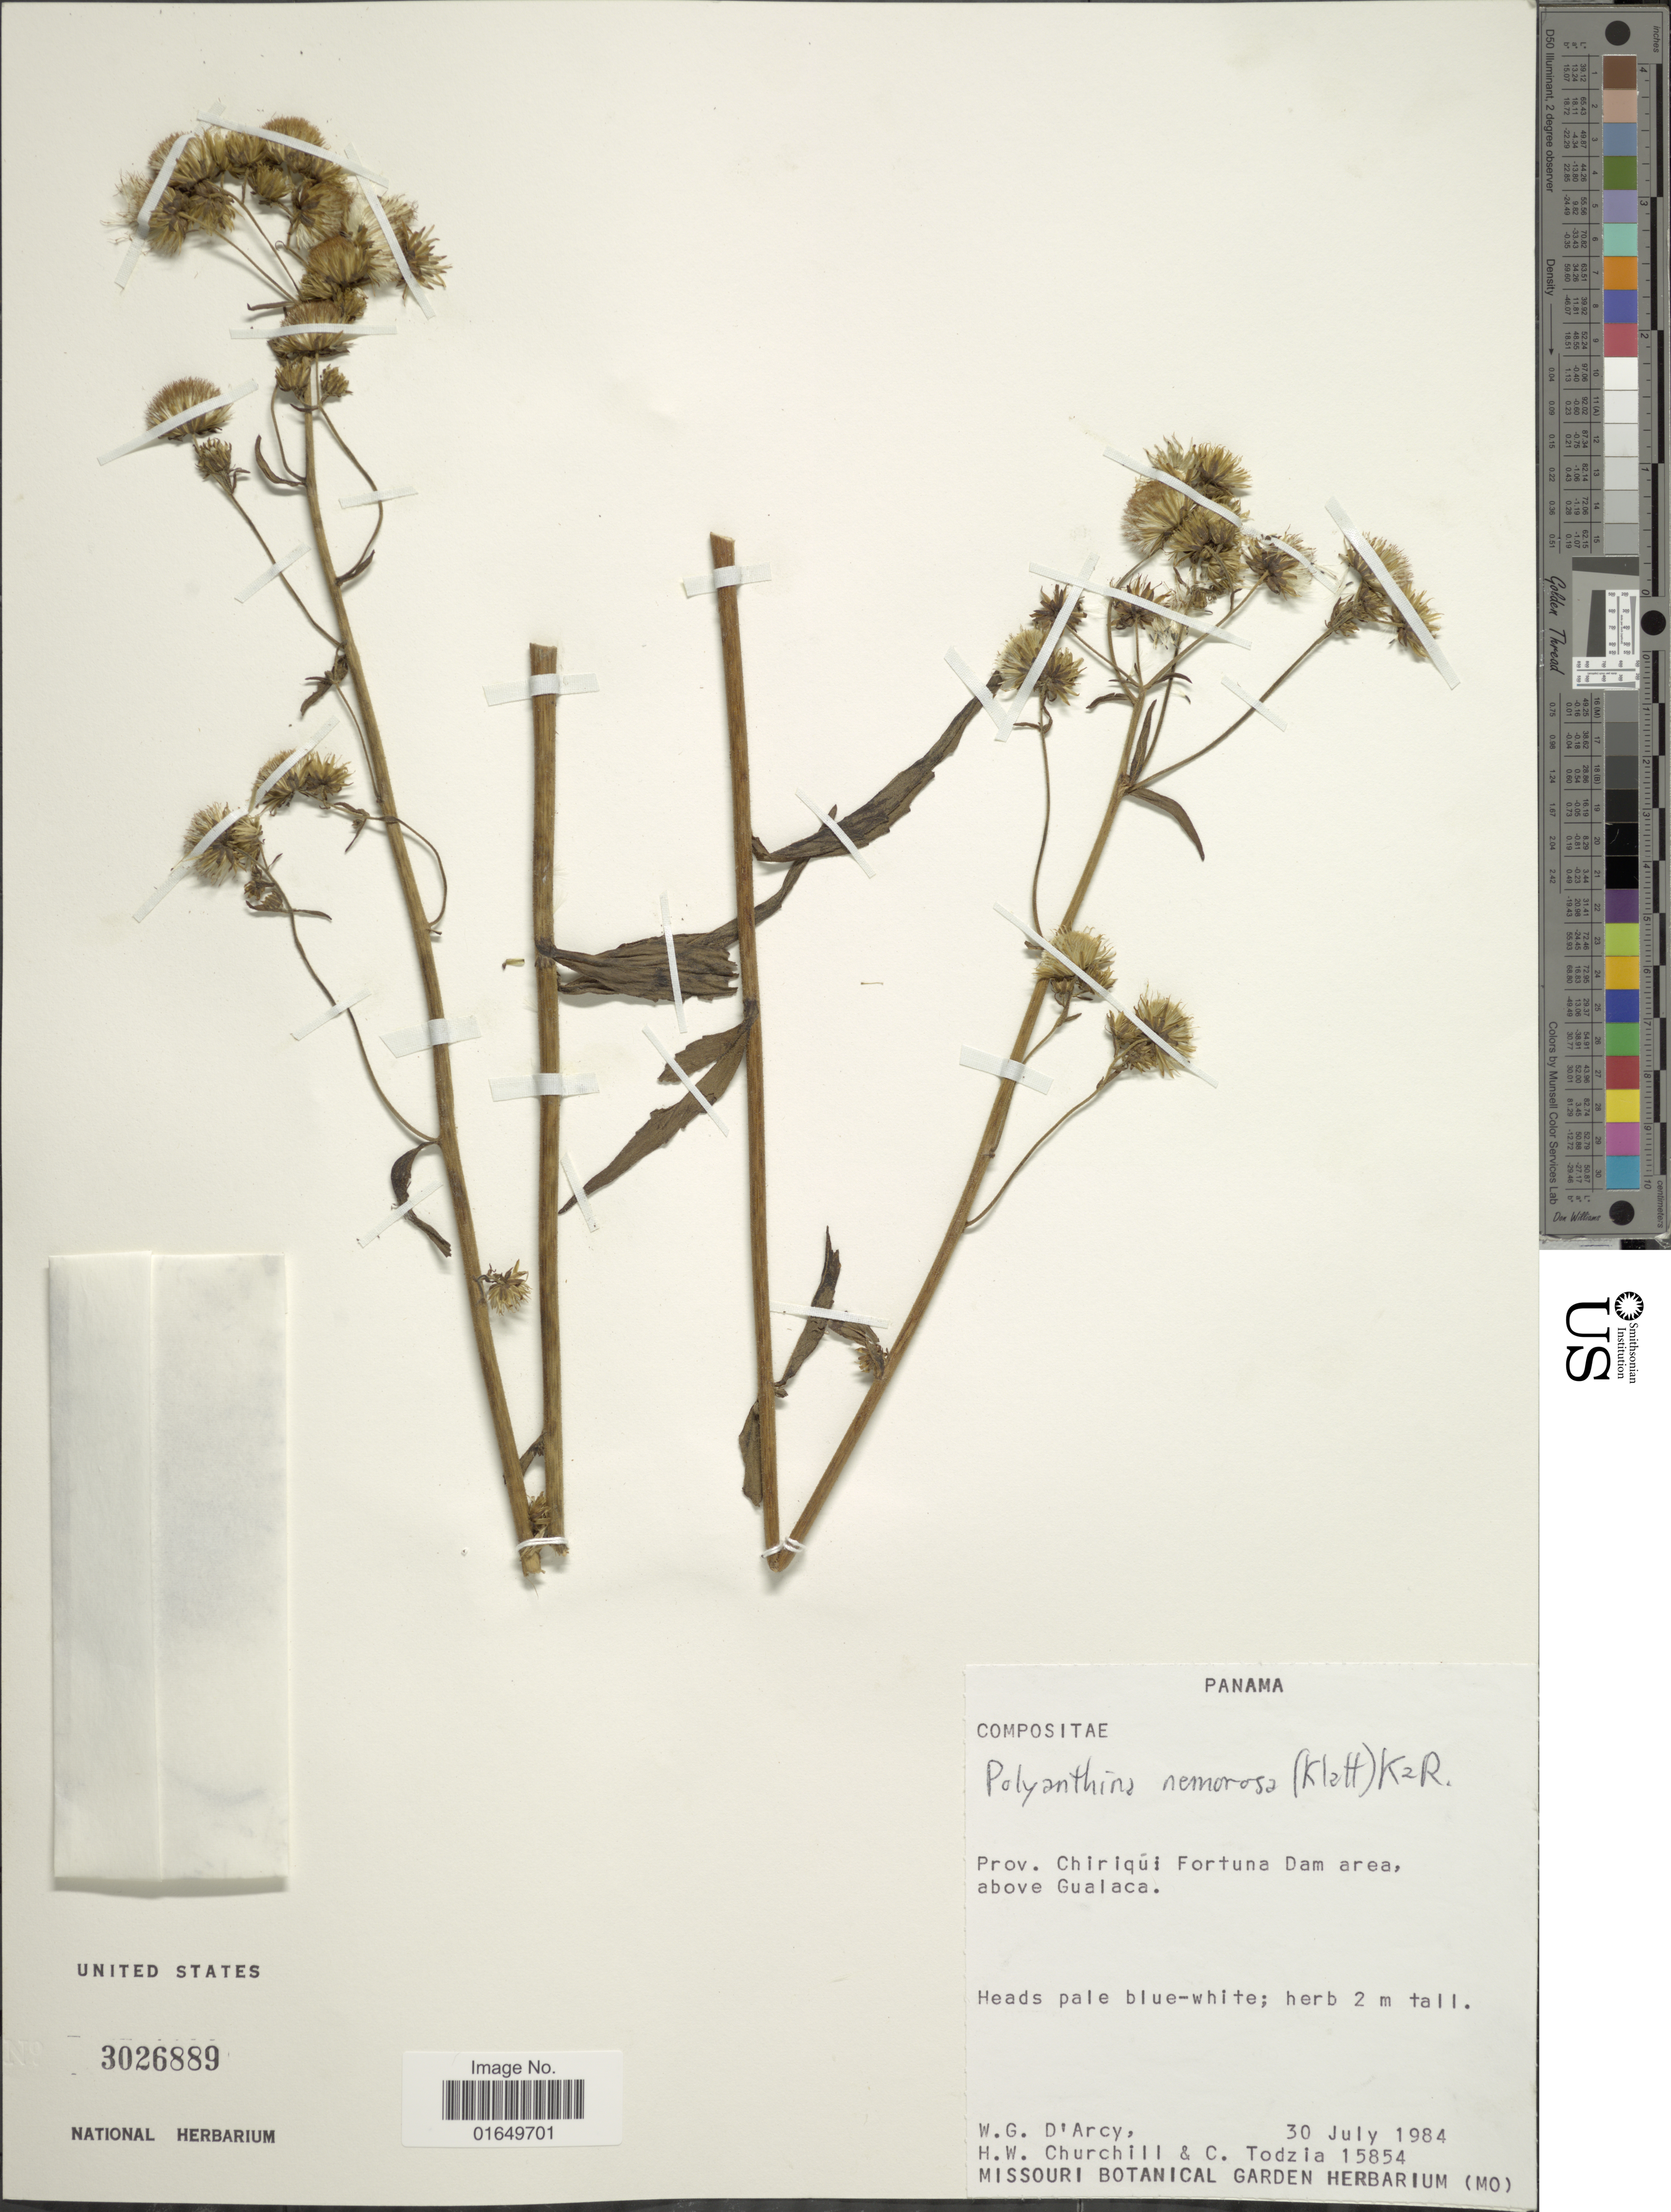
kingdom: Plantae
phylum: Tracheophyta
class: Magnoliopsida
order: Asterales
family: Asteraceae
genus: Polyanthina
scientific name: Polyanthina nemorosa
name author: (Klatt) R.M. King & H. Rob.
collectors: W. G. D'Arcy, H. Churchill & C. A. Todzia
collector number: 15854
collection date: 1984-07-30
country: Panama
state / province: Chiriqui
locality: Fortuna Dam area, above Gualaca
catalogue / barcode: US 3026889